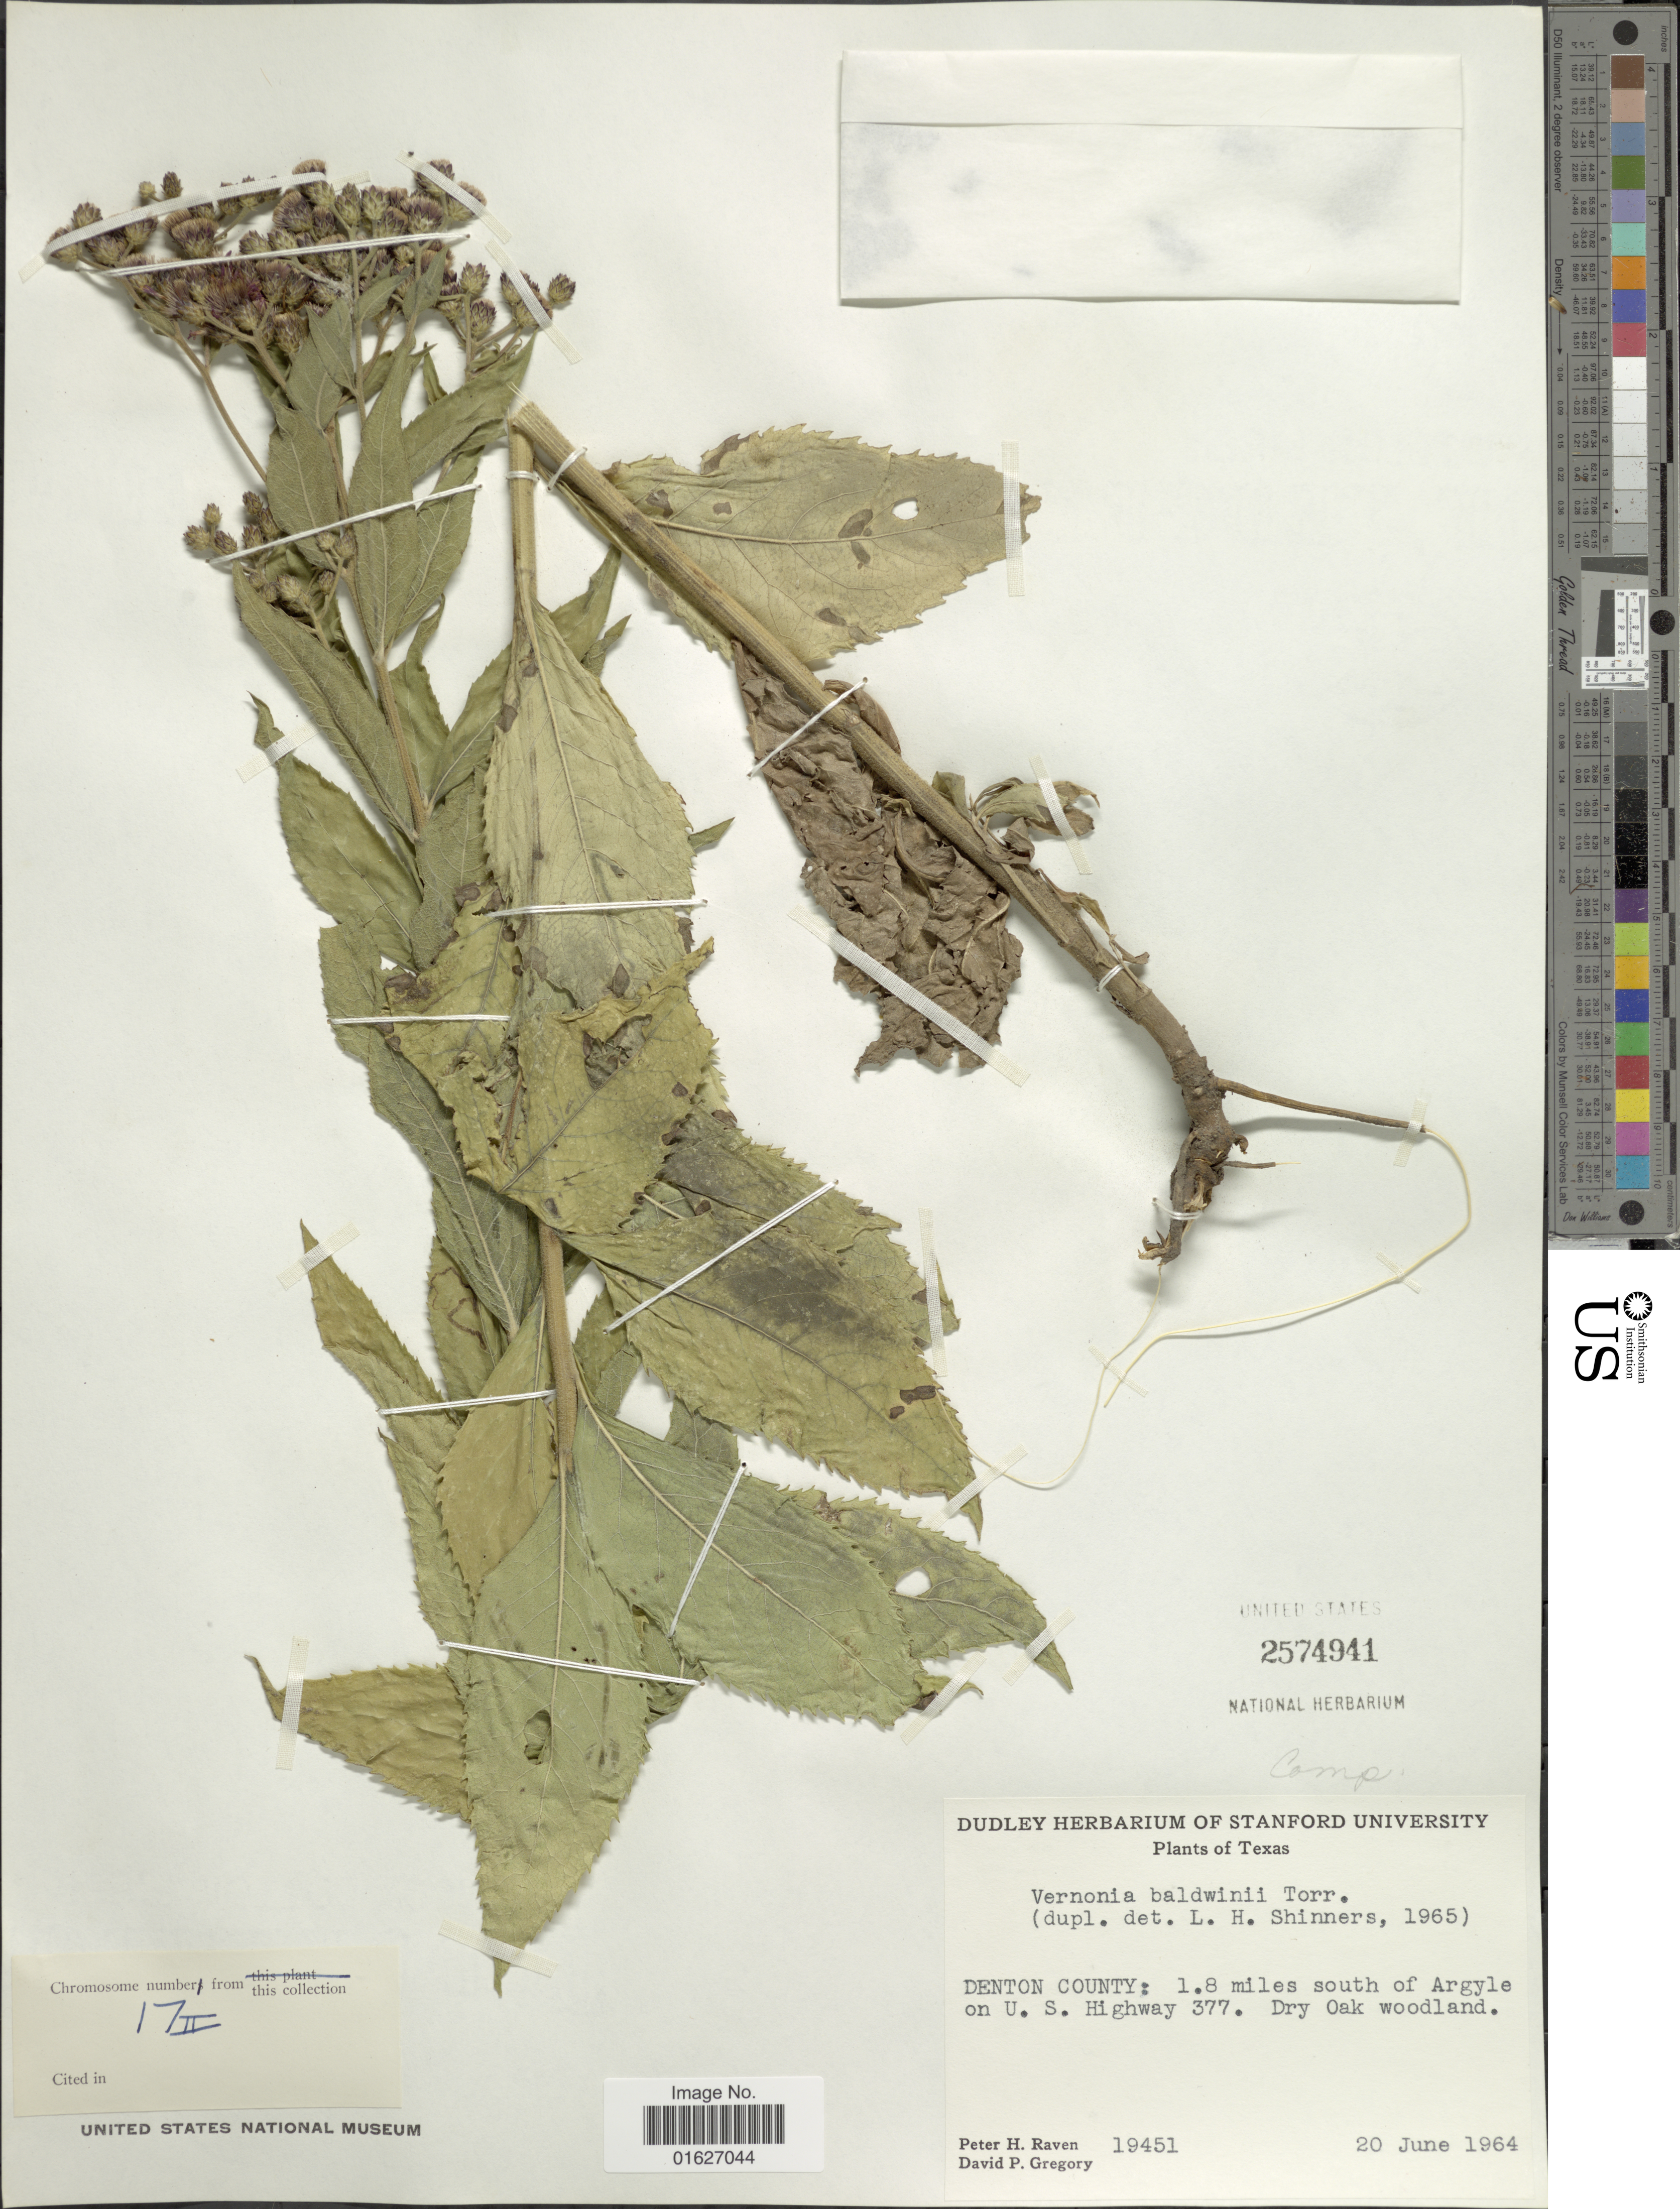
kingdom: Plantae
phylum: Tracheophyta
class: Magnoliopsida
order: Asterales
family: Asteraceae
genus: Vernonia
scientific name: Vernonia baldwinii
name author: Torr.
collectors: P. Raven & D. Gregory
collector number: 19451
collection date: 1964-06-20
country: United States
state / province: Texas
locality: Denton County: 1.8 miles south of Argyle on U.S. Highway 377.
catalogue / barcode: US 2574941